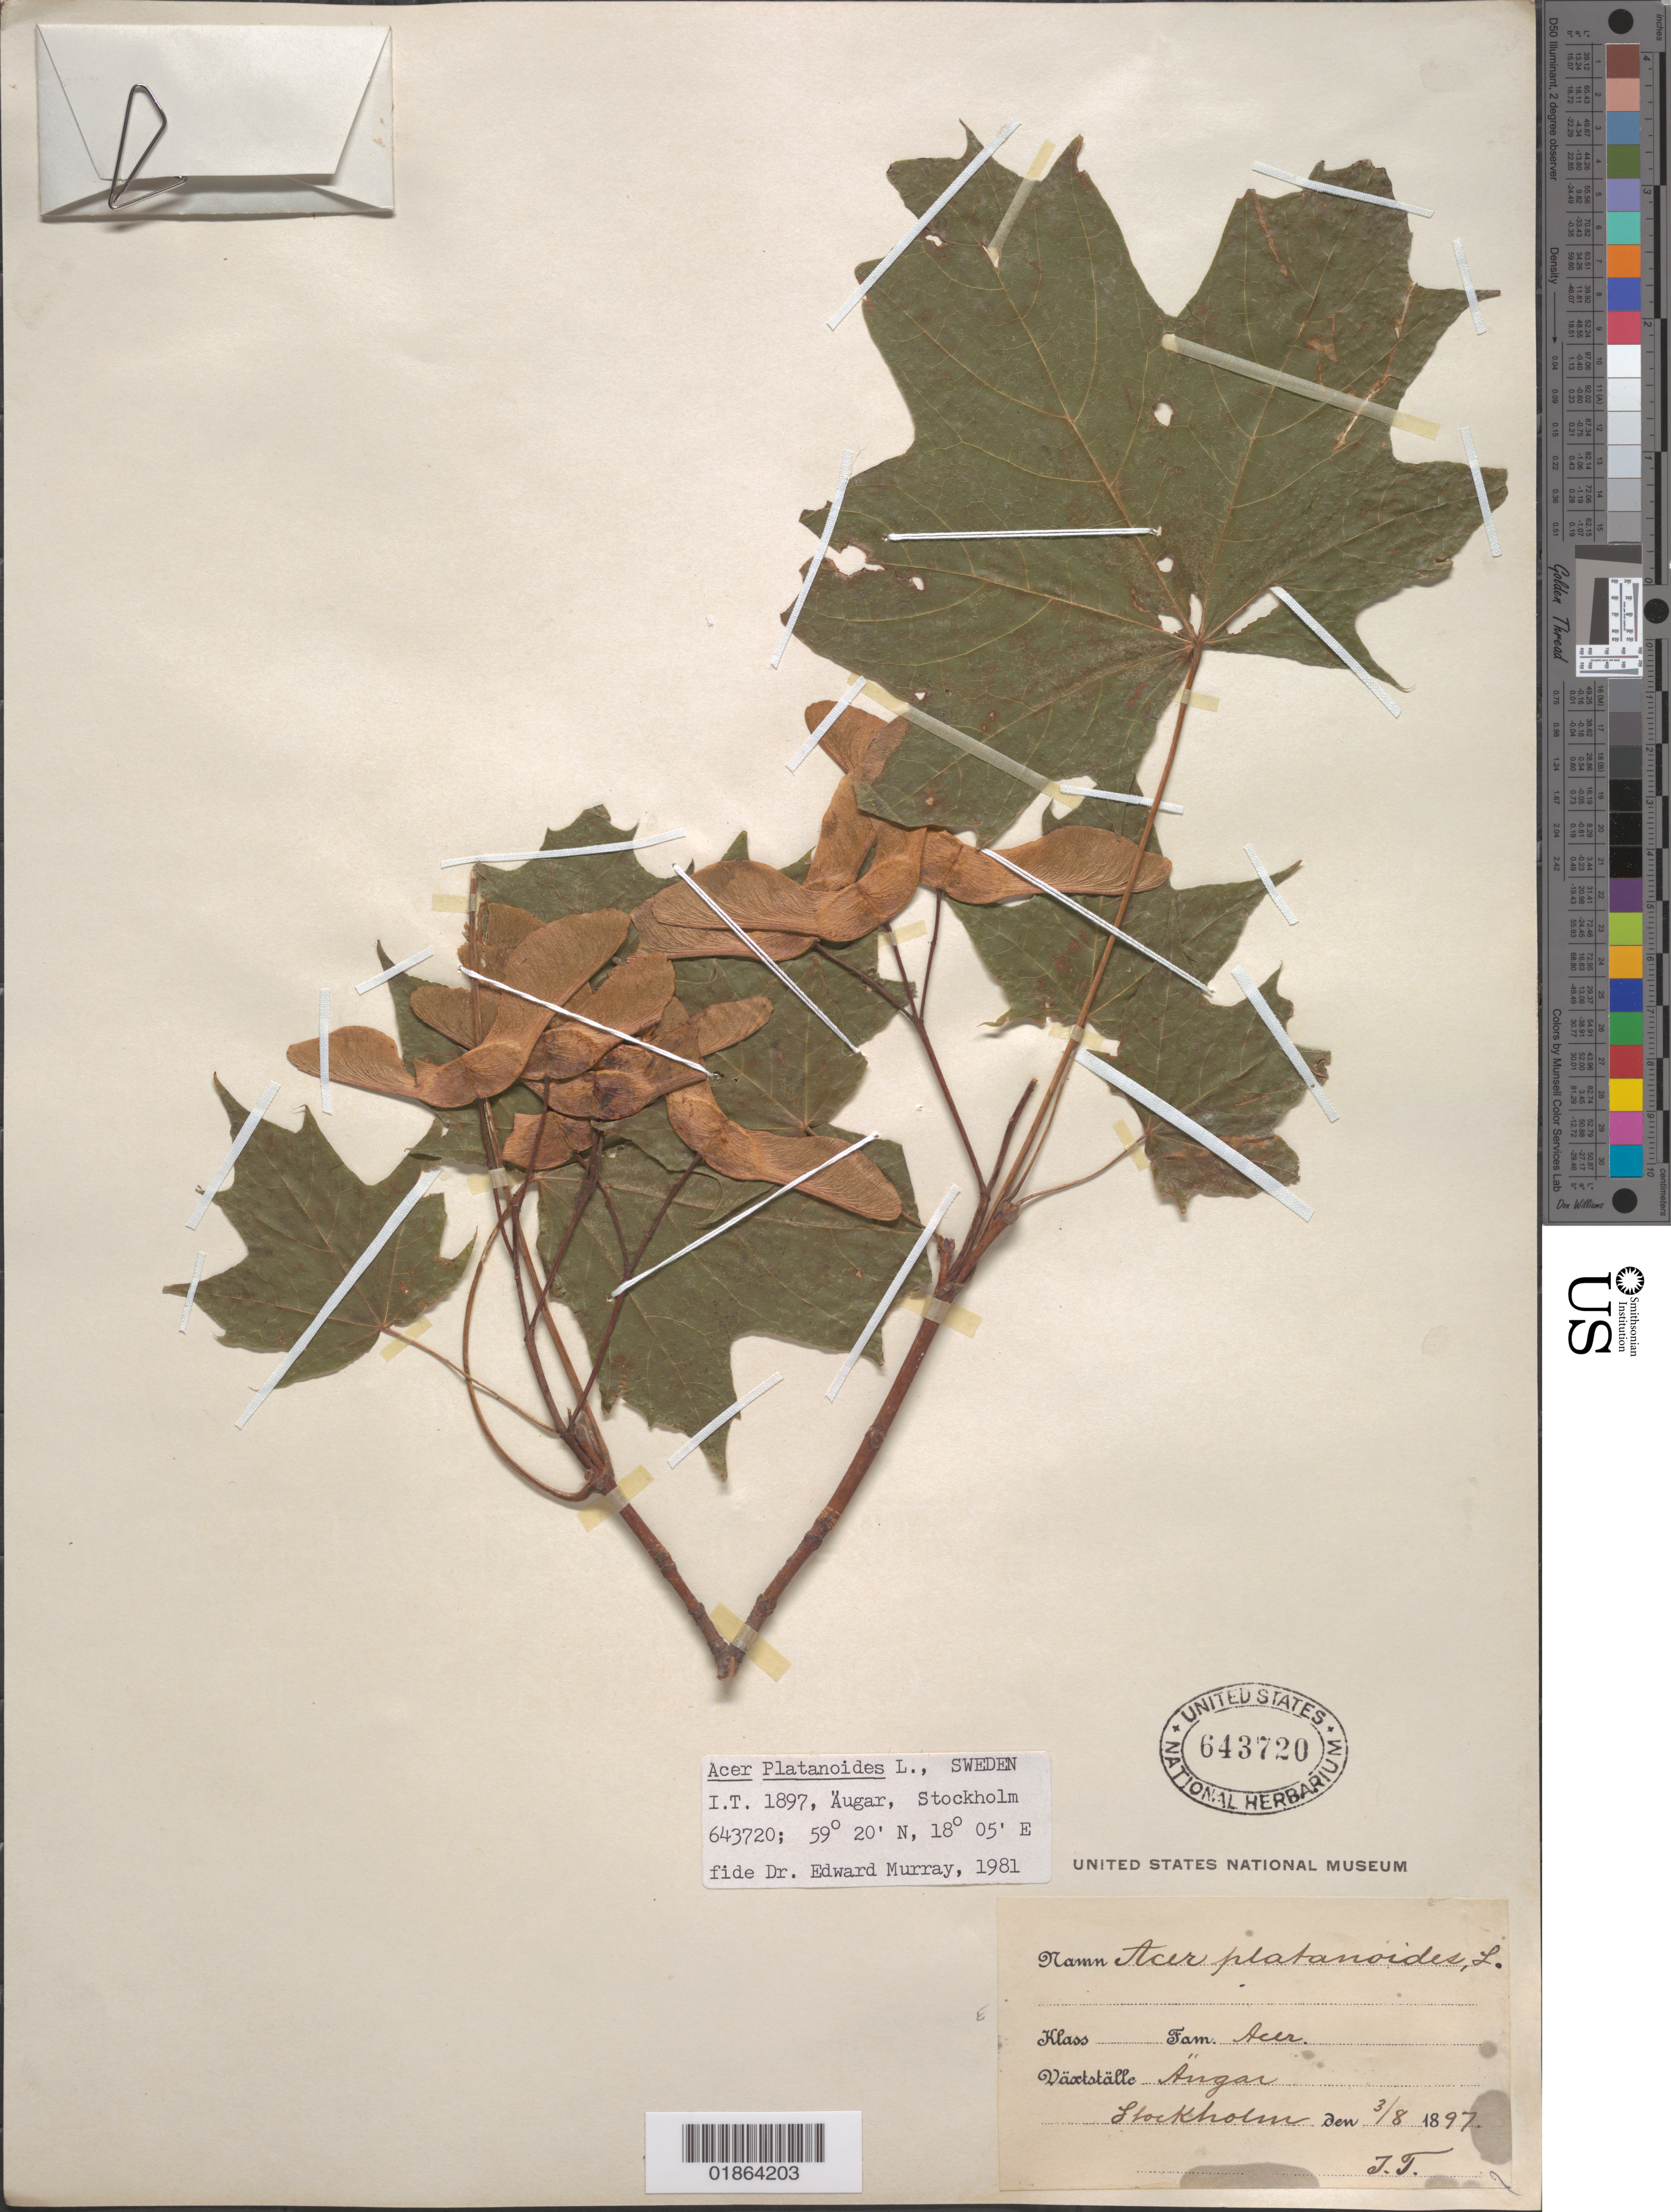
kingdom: Plantae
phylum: Tracheophyta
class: Magnoliopsida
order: Sapindales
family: Sapindaceae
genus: Acer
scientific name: Acer platanoides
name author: L.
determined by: Murray, Edward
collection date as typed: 3/8/1897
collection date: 1897-08-03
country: Sweden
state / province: Stockholm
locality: Ängar, Stockholm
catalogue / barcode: US 643720